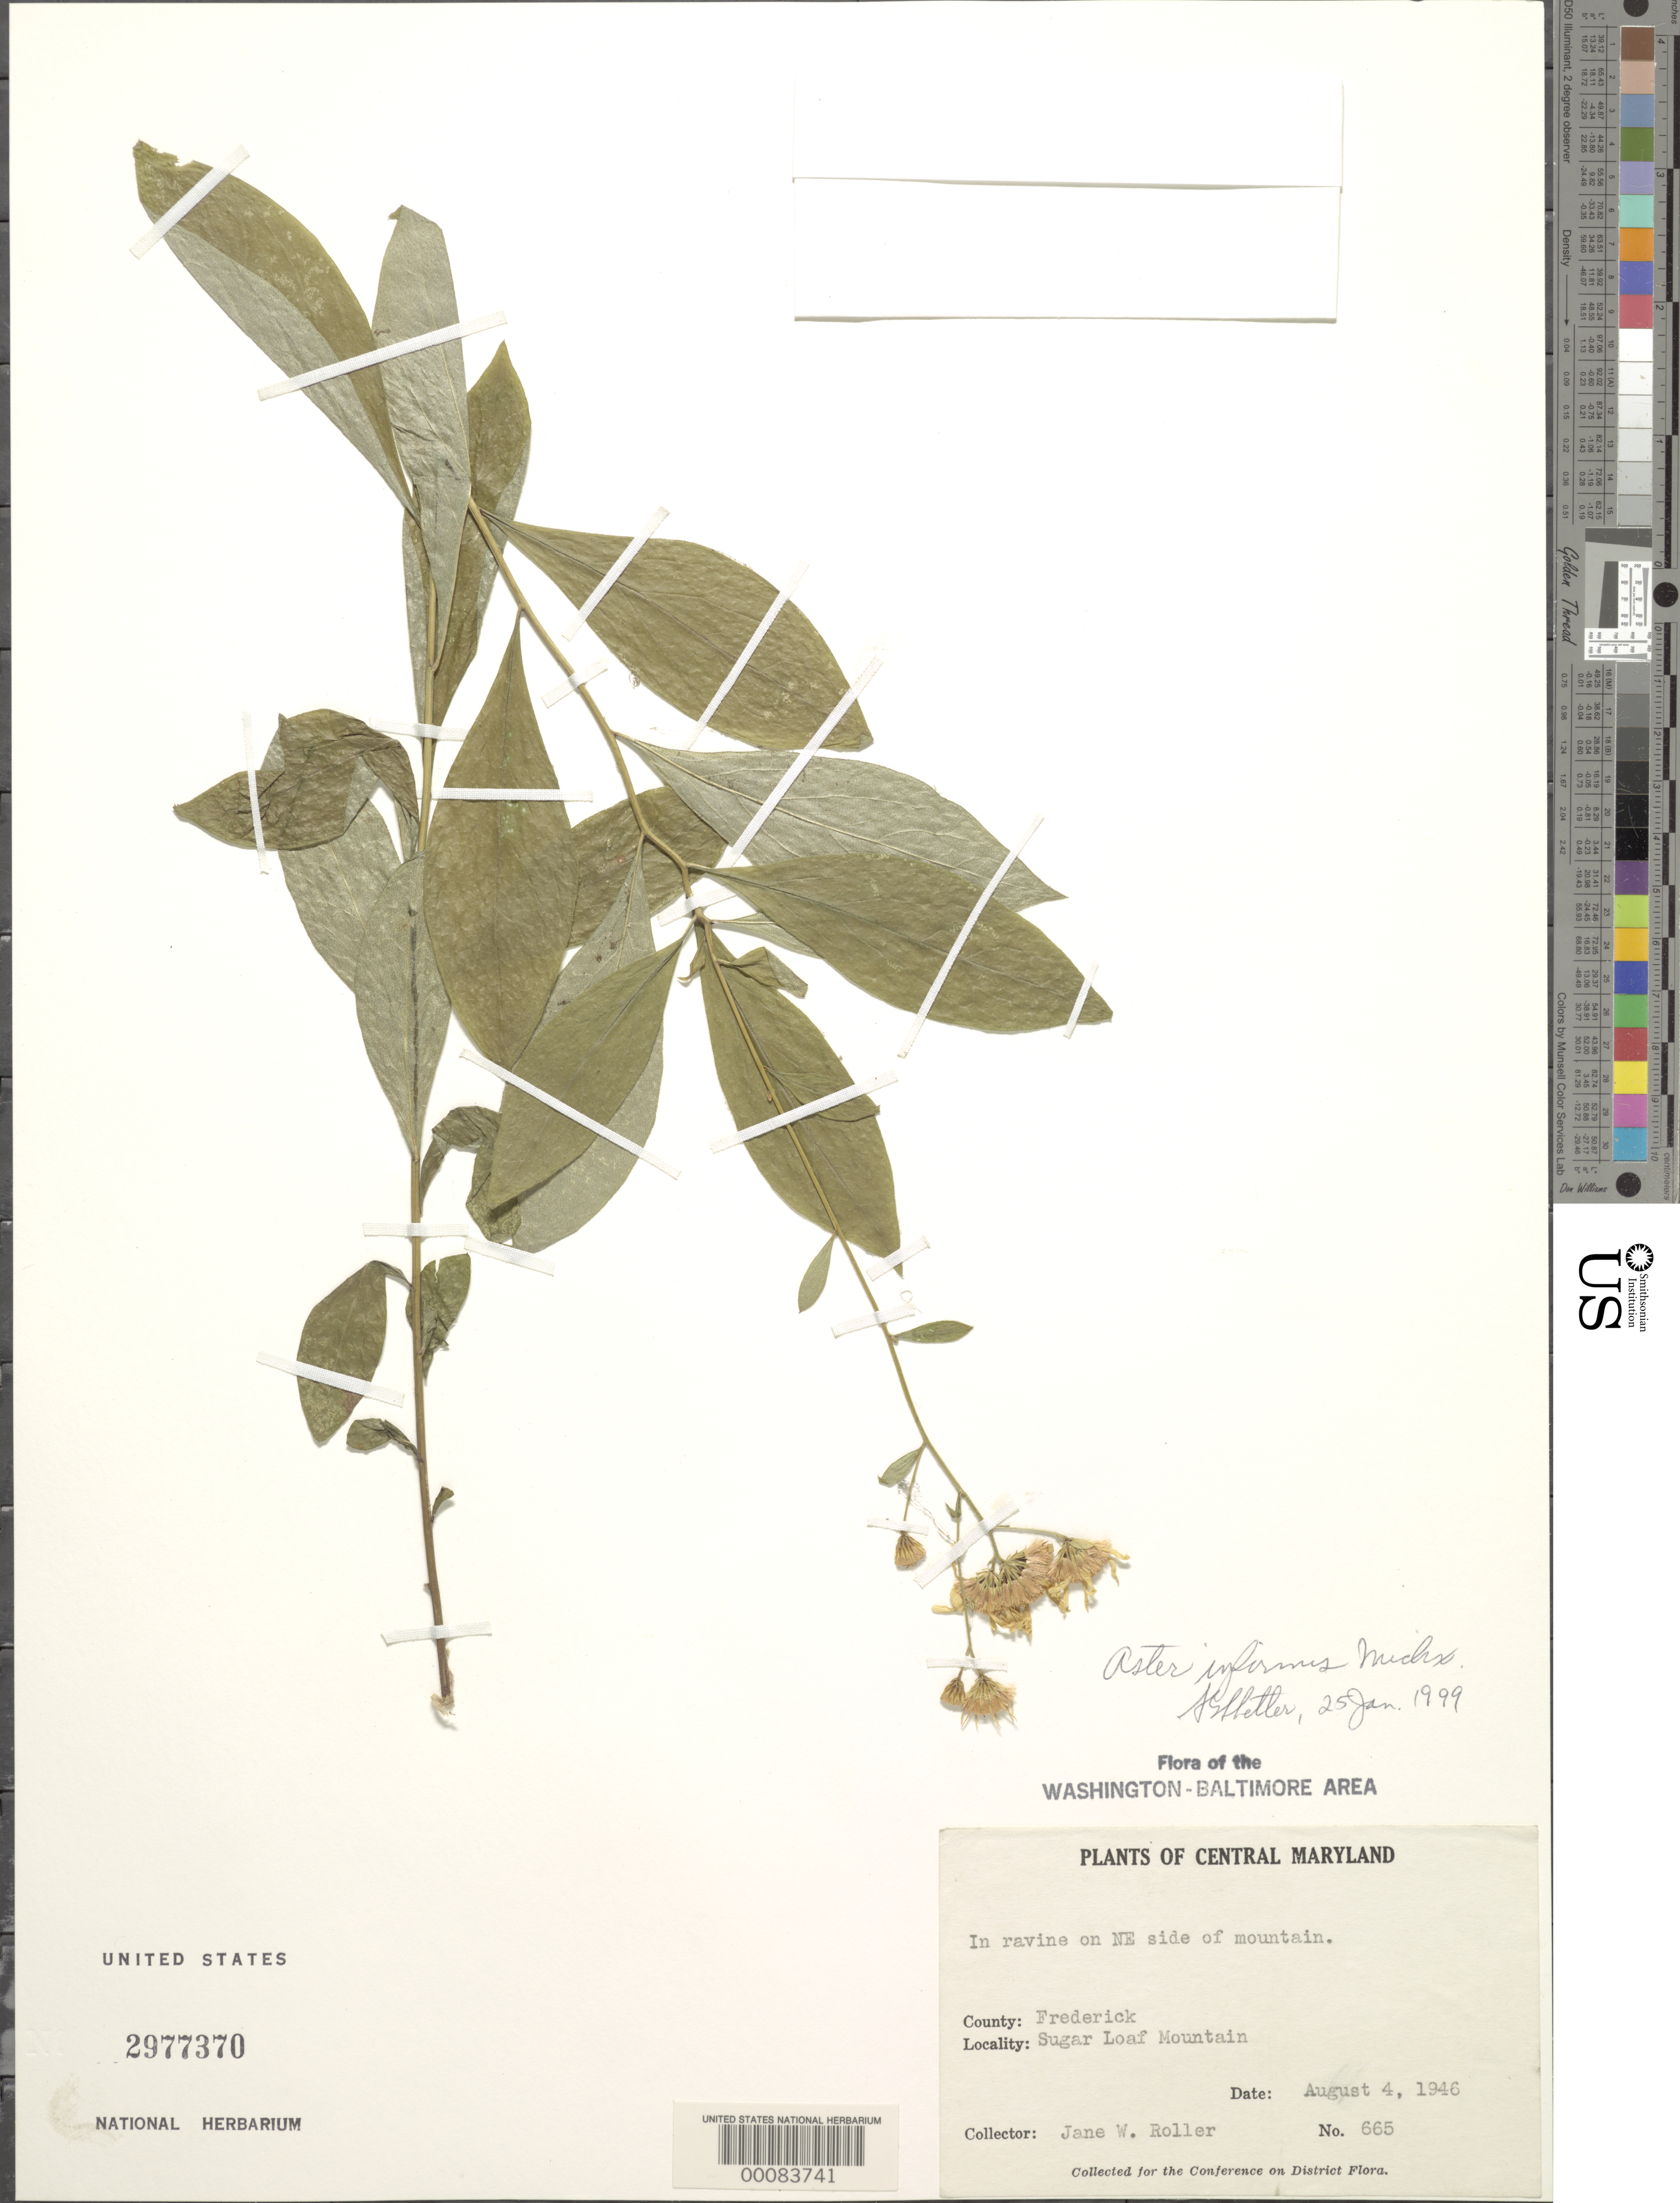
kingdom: Plantae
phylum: Tracheophyta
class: Magnoliopsida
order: Asterales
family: Asteraceae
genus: Doellingeria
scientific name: Doellingeria infirma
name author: (Michx.) Greene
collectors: J. W. Roller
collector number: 665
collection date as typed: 04 Aug 1946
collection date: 1946-08-04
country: United States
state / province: Maryland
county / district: Frederick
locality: NE side of Sugar Loaf Mountain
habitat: Ravine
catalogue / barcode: US 2977370